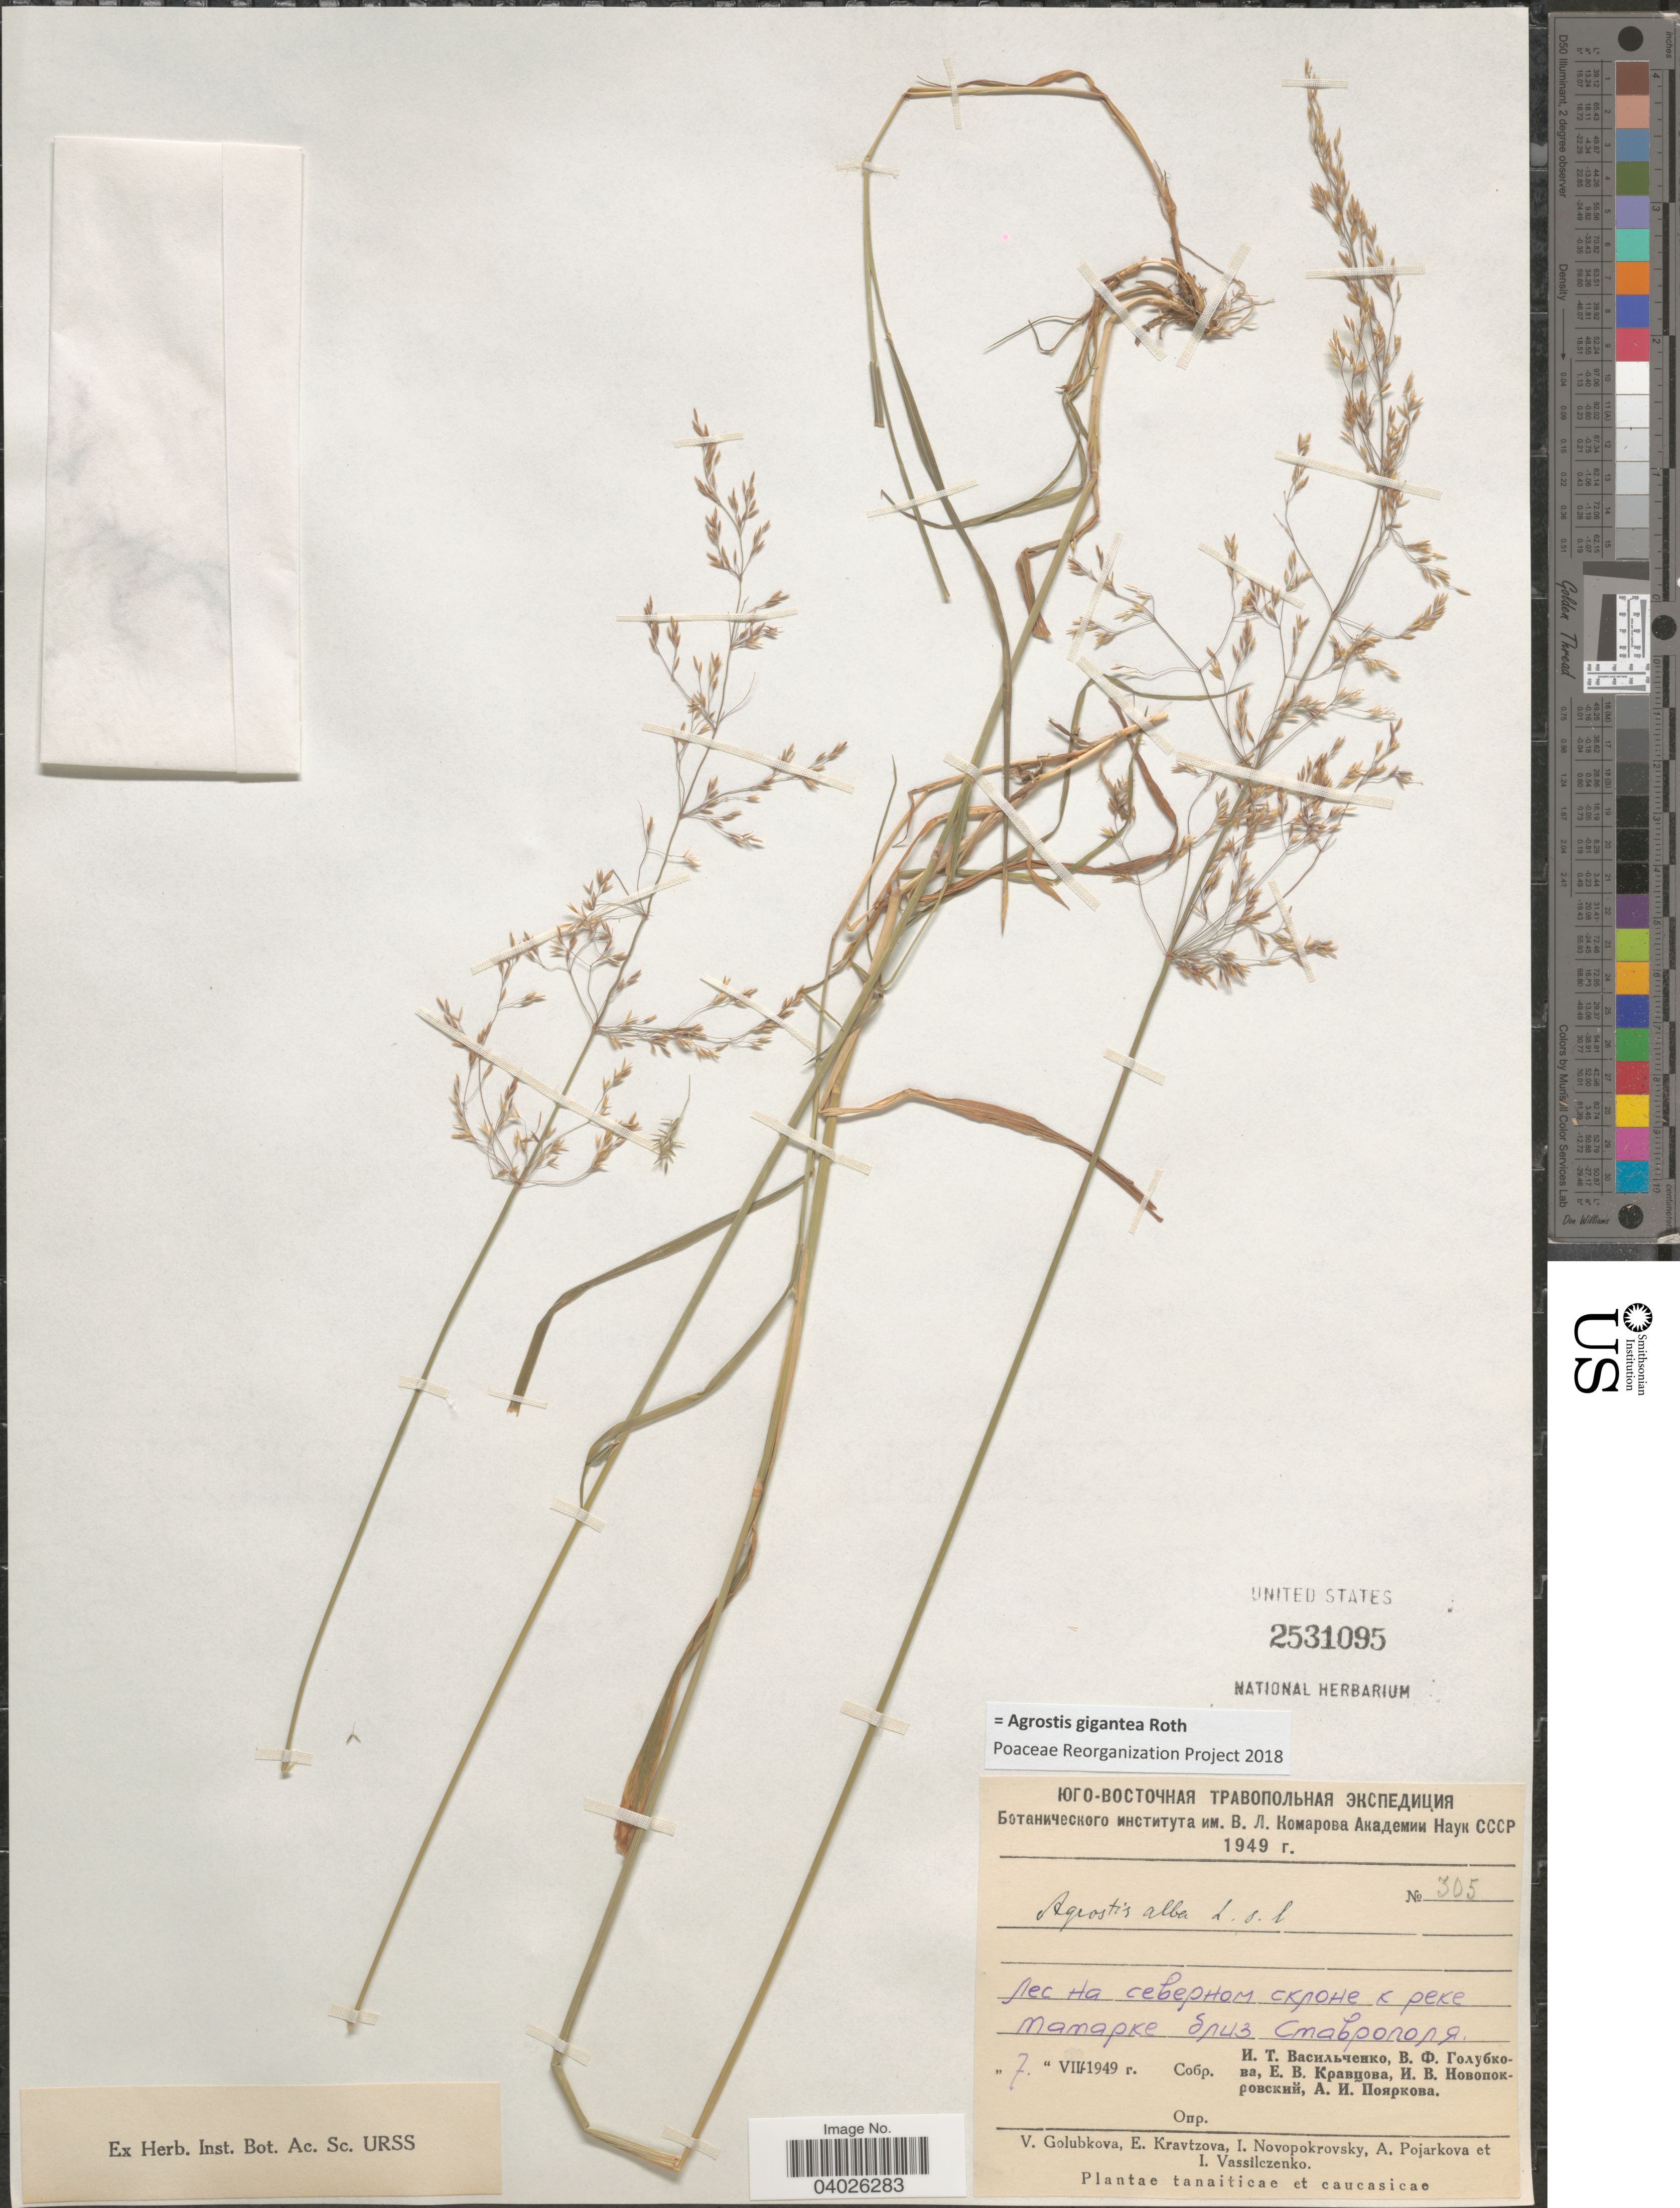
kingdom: Plantae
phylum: Tracheophyta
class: Liliopsida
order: Poales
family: Poaceae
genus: Agrostis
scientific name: Agrostis gigantea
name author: Roth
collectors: I. Vassilczenko, V. F. Golubkova, E. Kravtsova, I. Novopokrovskiy & A. Poyarkova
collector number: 305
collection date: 1949-08-07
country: Russian Federation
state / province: Stavropol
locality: River Tatarka near Stavropol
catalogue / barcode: US 2531095